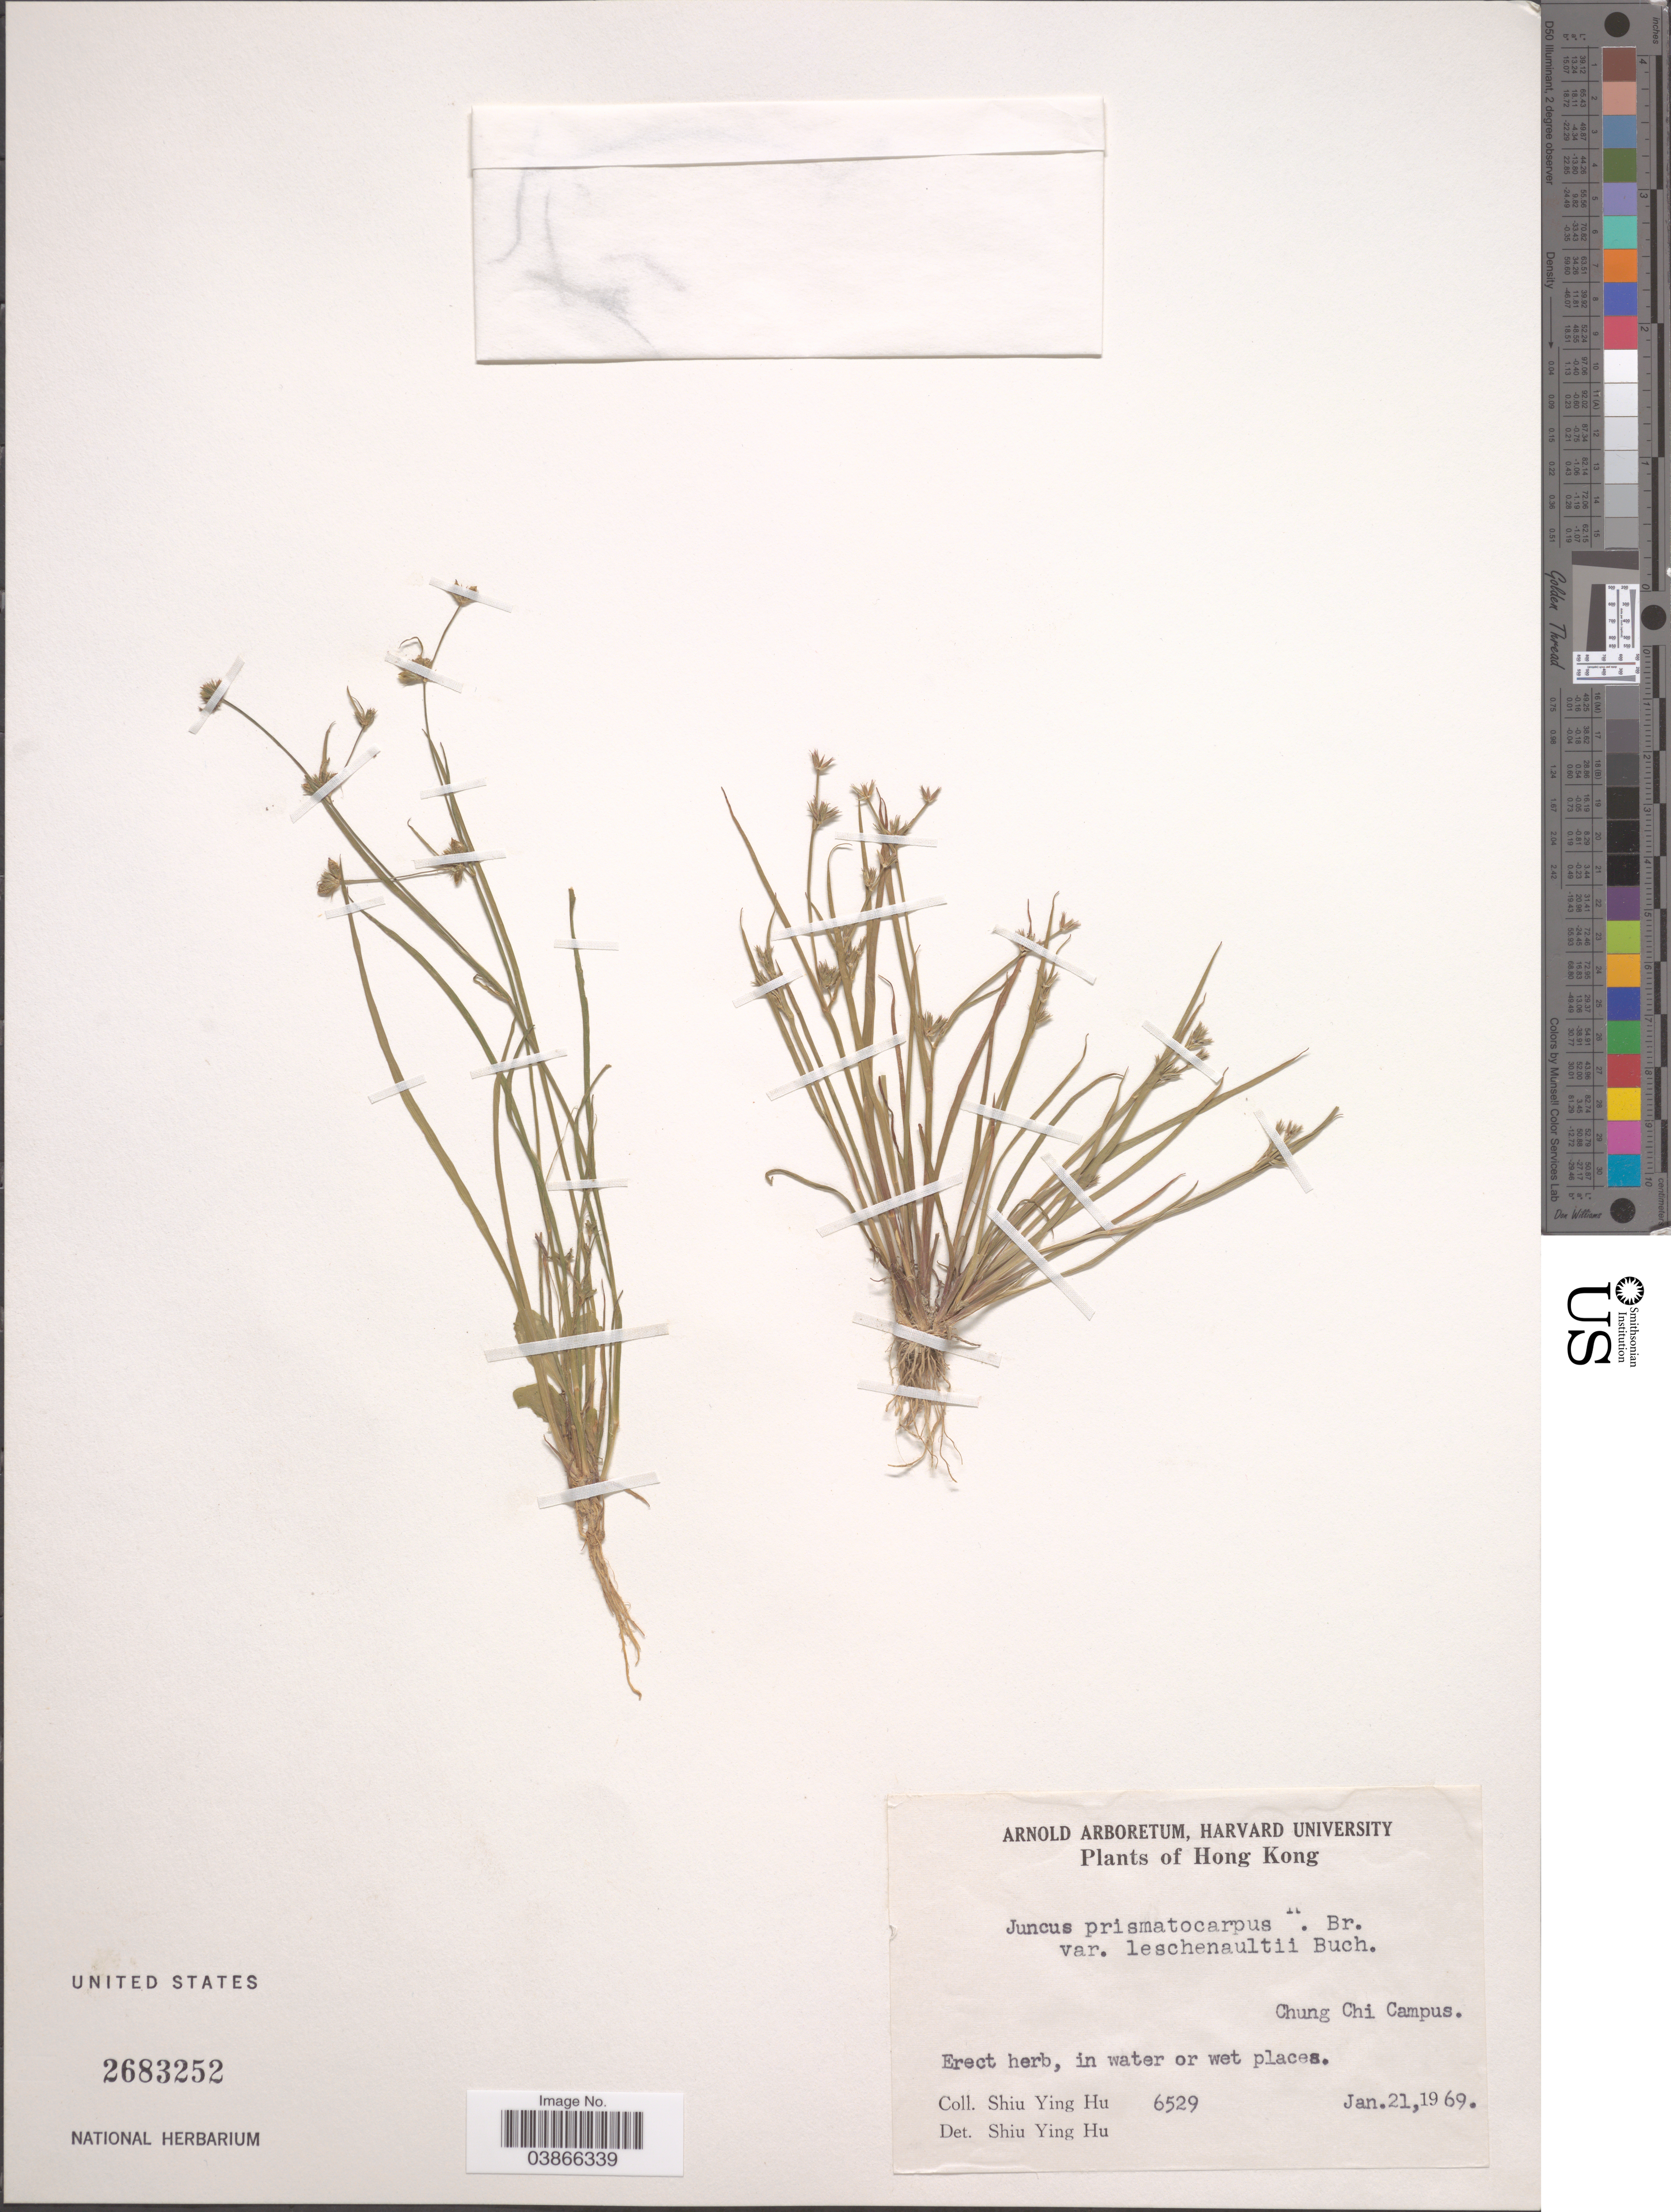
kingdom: Plantae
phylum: Tracheophyta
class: Liliopsida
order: Poales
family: Juncaceae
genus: Juncus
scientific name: Juncus prismatocarpus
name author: R. Br.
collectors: S. Y. Hu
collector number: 6529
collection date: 1969-01-21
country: China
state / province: Hong Kong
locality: Chung Chi Campus.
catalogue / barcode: US 2683252